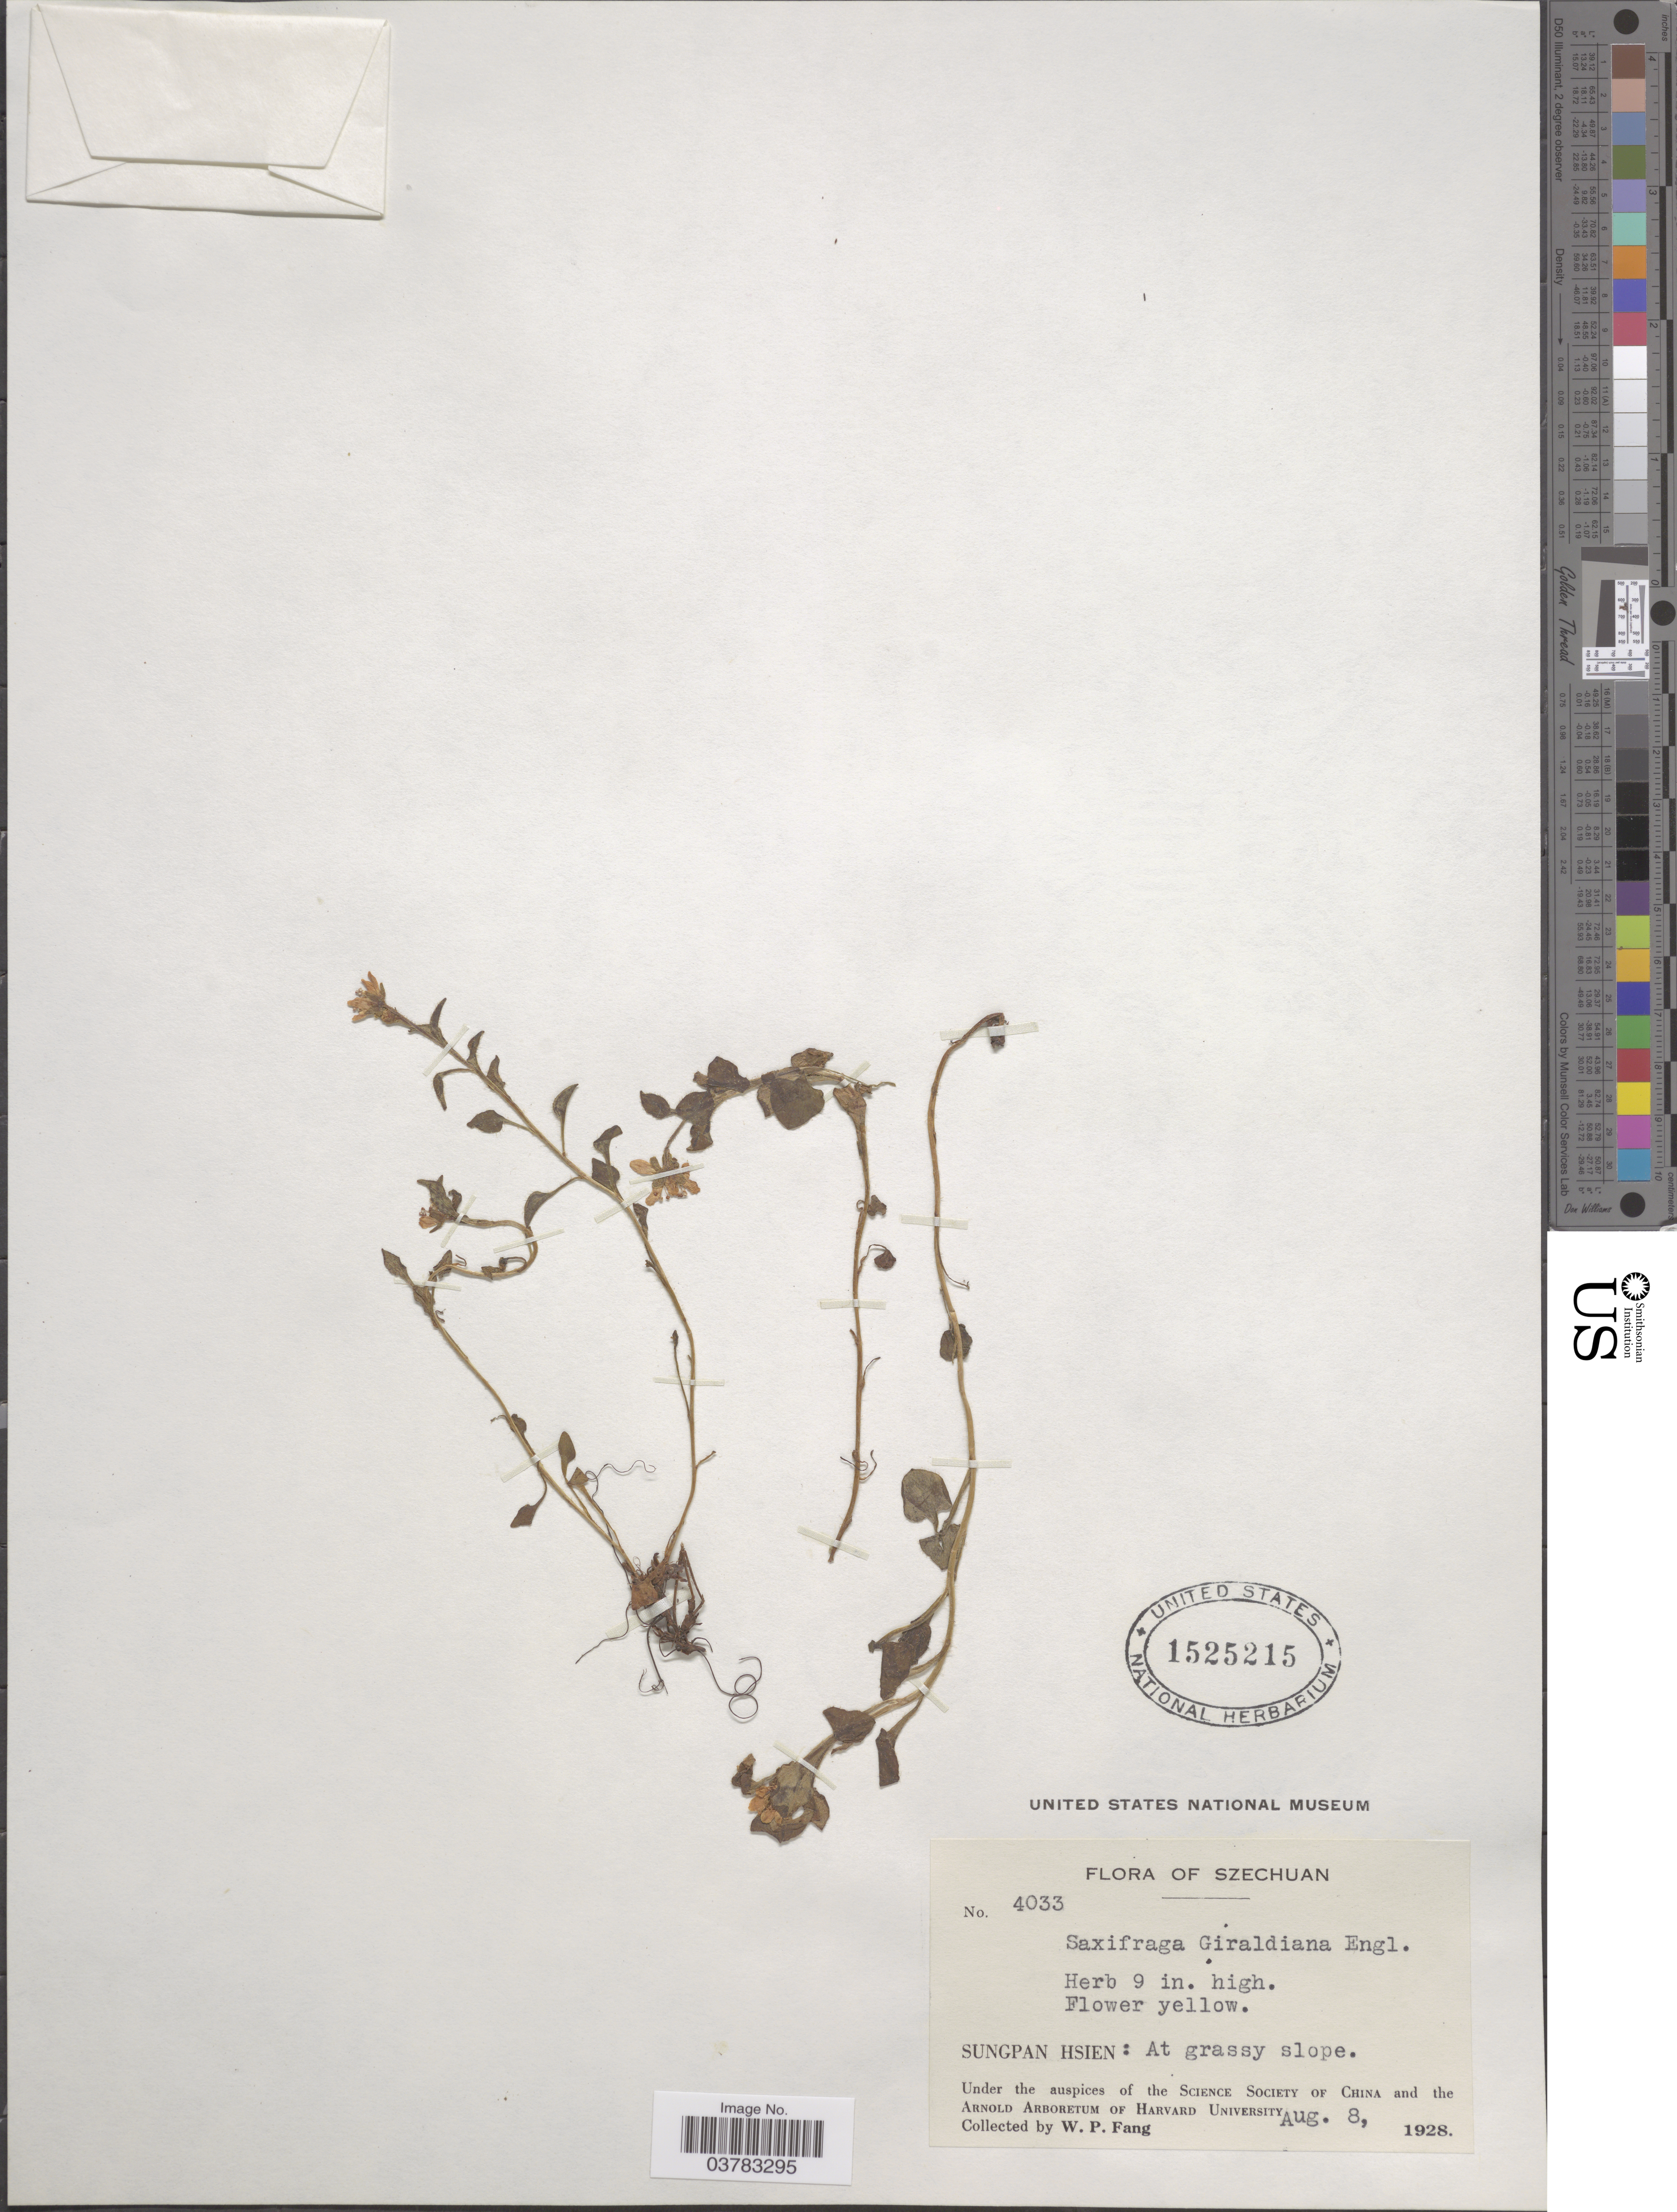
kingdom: Plantae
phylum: Tracheophyta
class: Magnoliopsida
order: Saxifragales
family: Saxifragaceae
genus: Saxifraga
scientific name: Saxifraga giraldiana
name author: Engl.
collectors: W. P. Fang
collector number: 4033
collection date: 1928-08-08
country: China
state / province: Sichuan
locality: Szechuan. Sungpan Hsien: At grassy slope.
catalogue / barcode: US 1525215